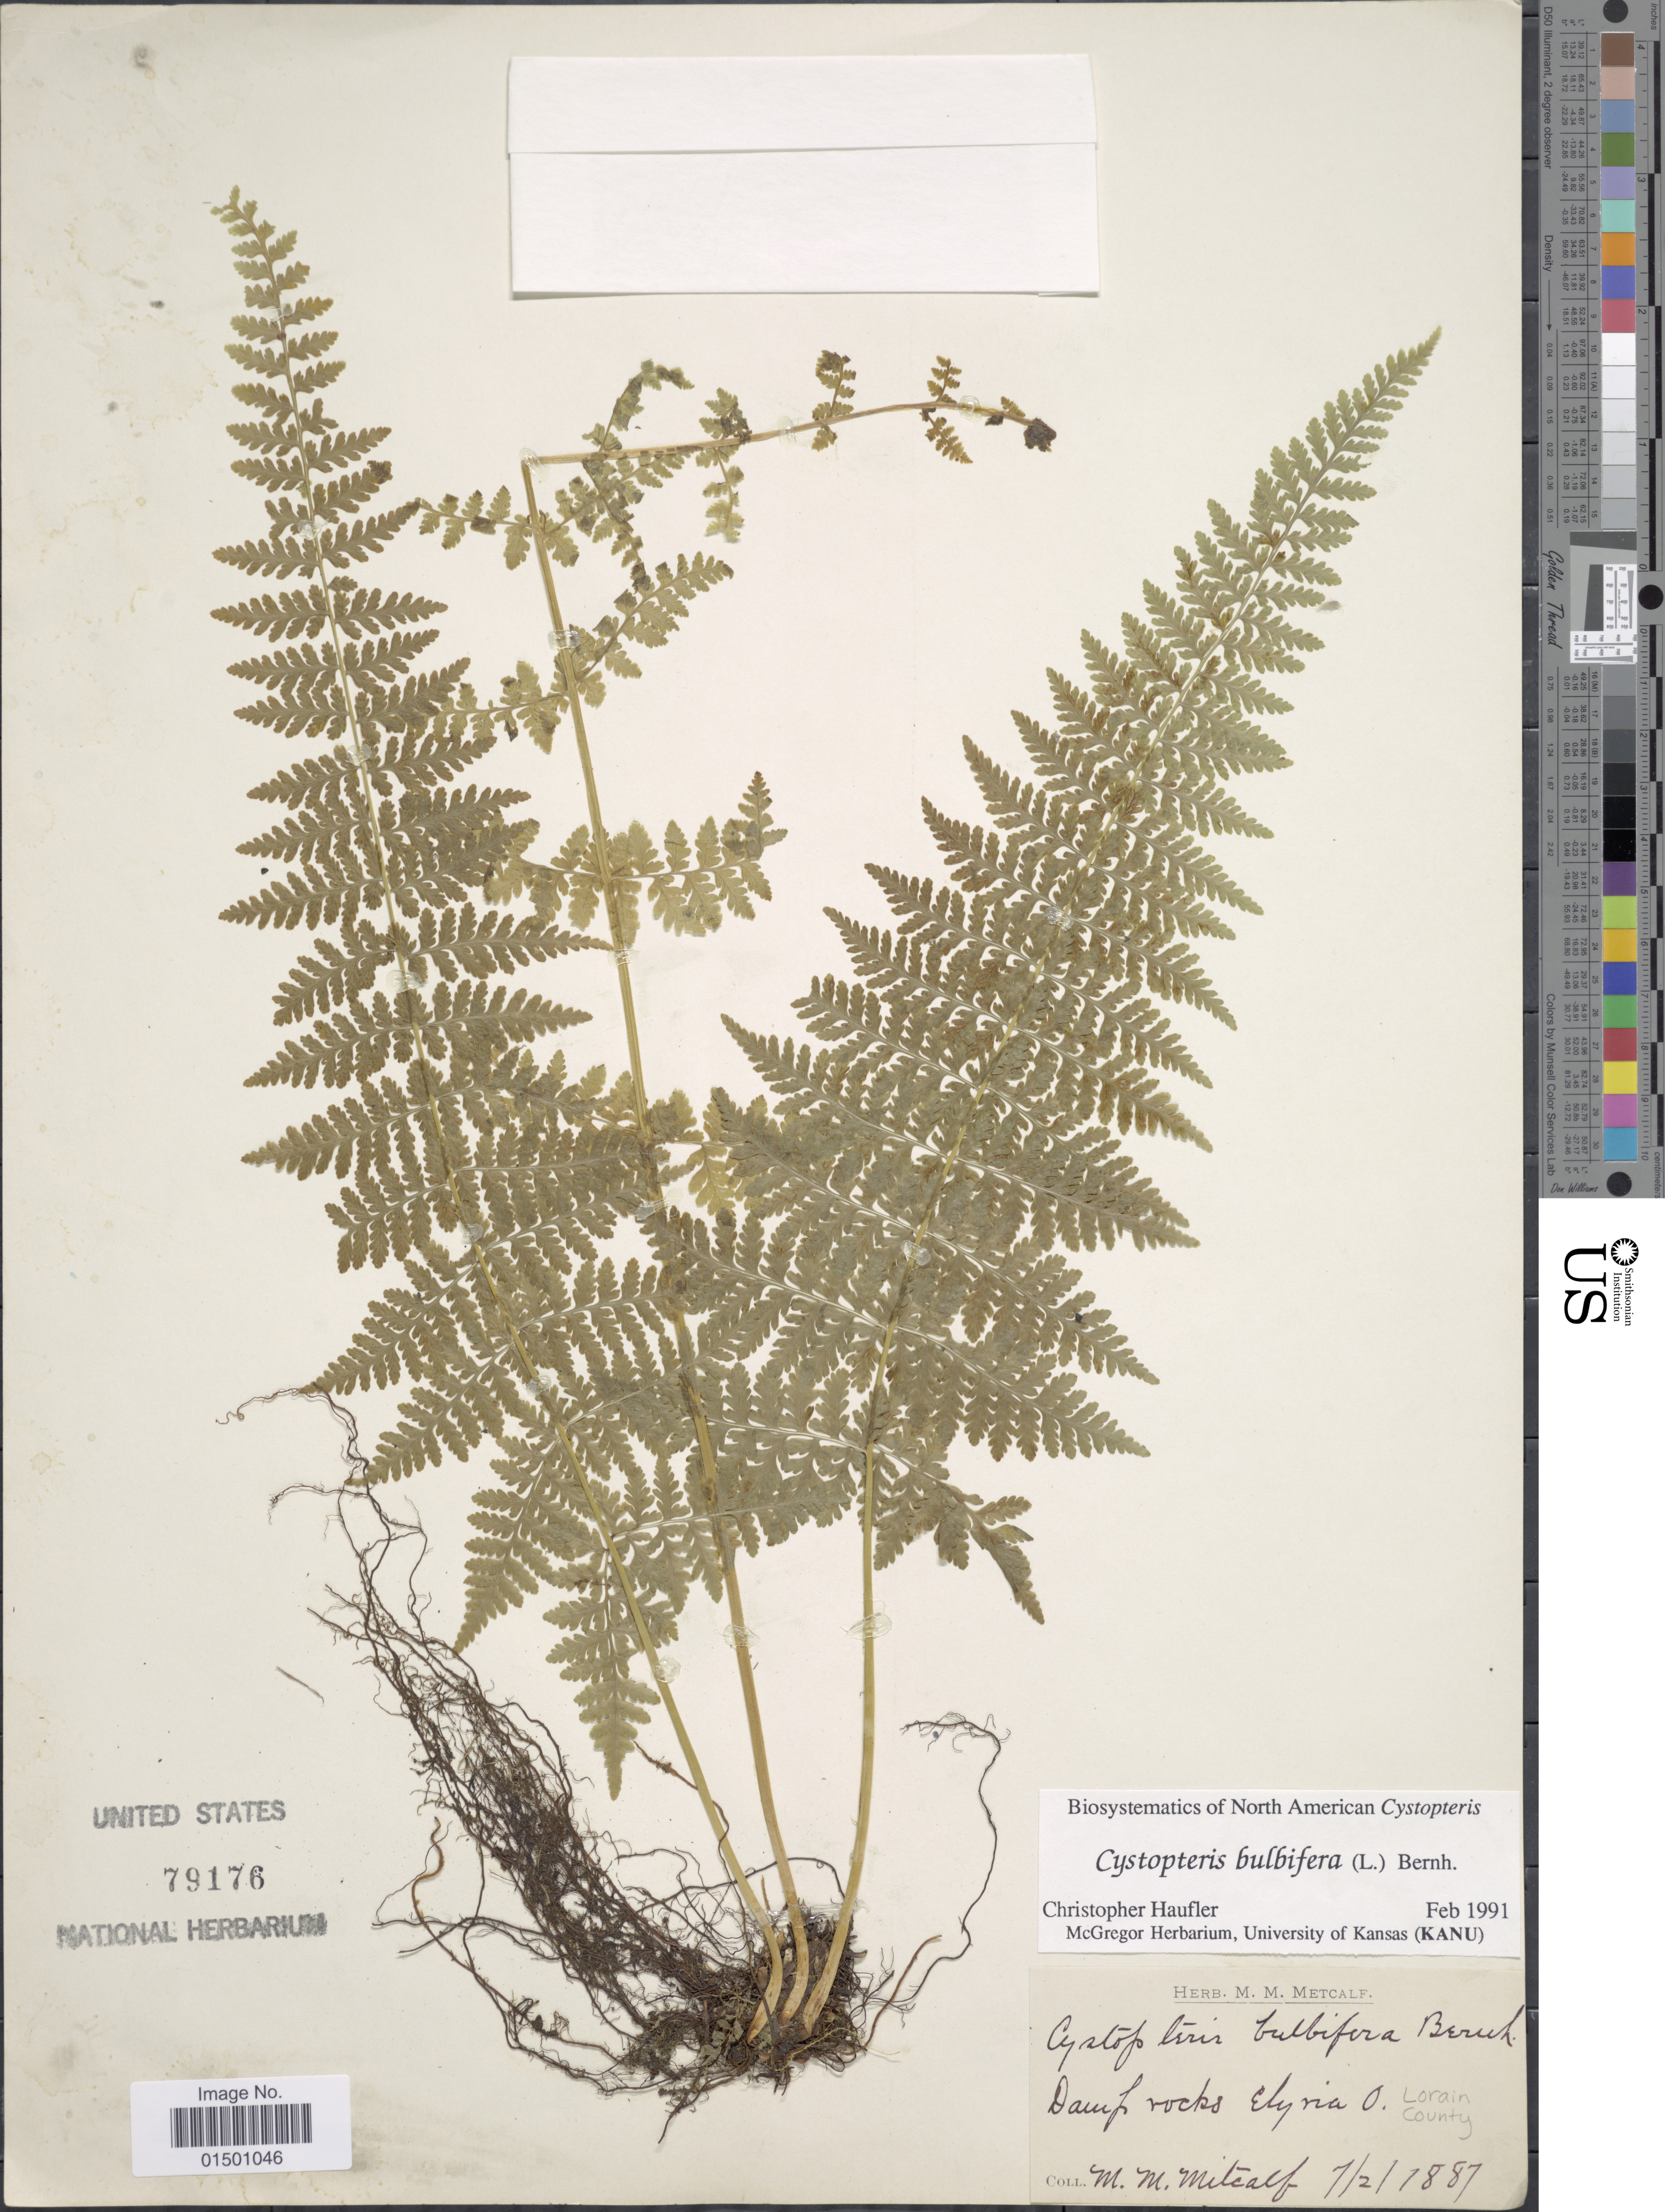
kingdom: Plantae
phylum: Tracheophyta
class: Polypodiopsida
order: Polypodiales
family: Cystopteridaceae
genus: Cystopteris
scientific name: Cystopteris bulbifera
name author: (L.) Bernh.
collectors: M. Metcalf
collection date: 1887-07-02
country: United States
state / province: Ohio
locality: Elyria, Lorain County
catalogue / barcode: US 79176